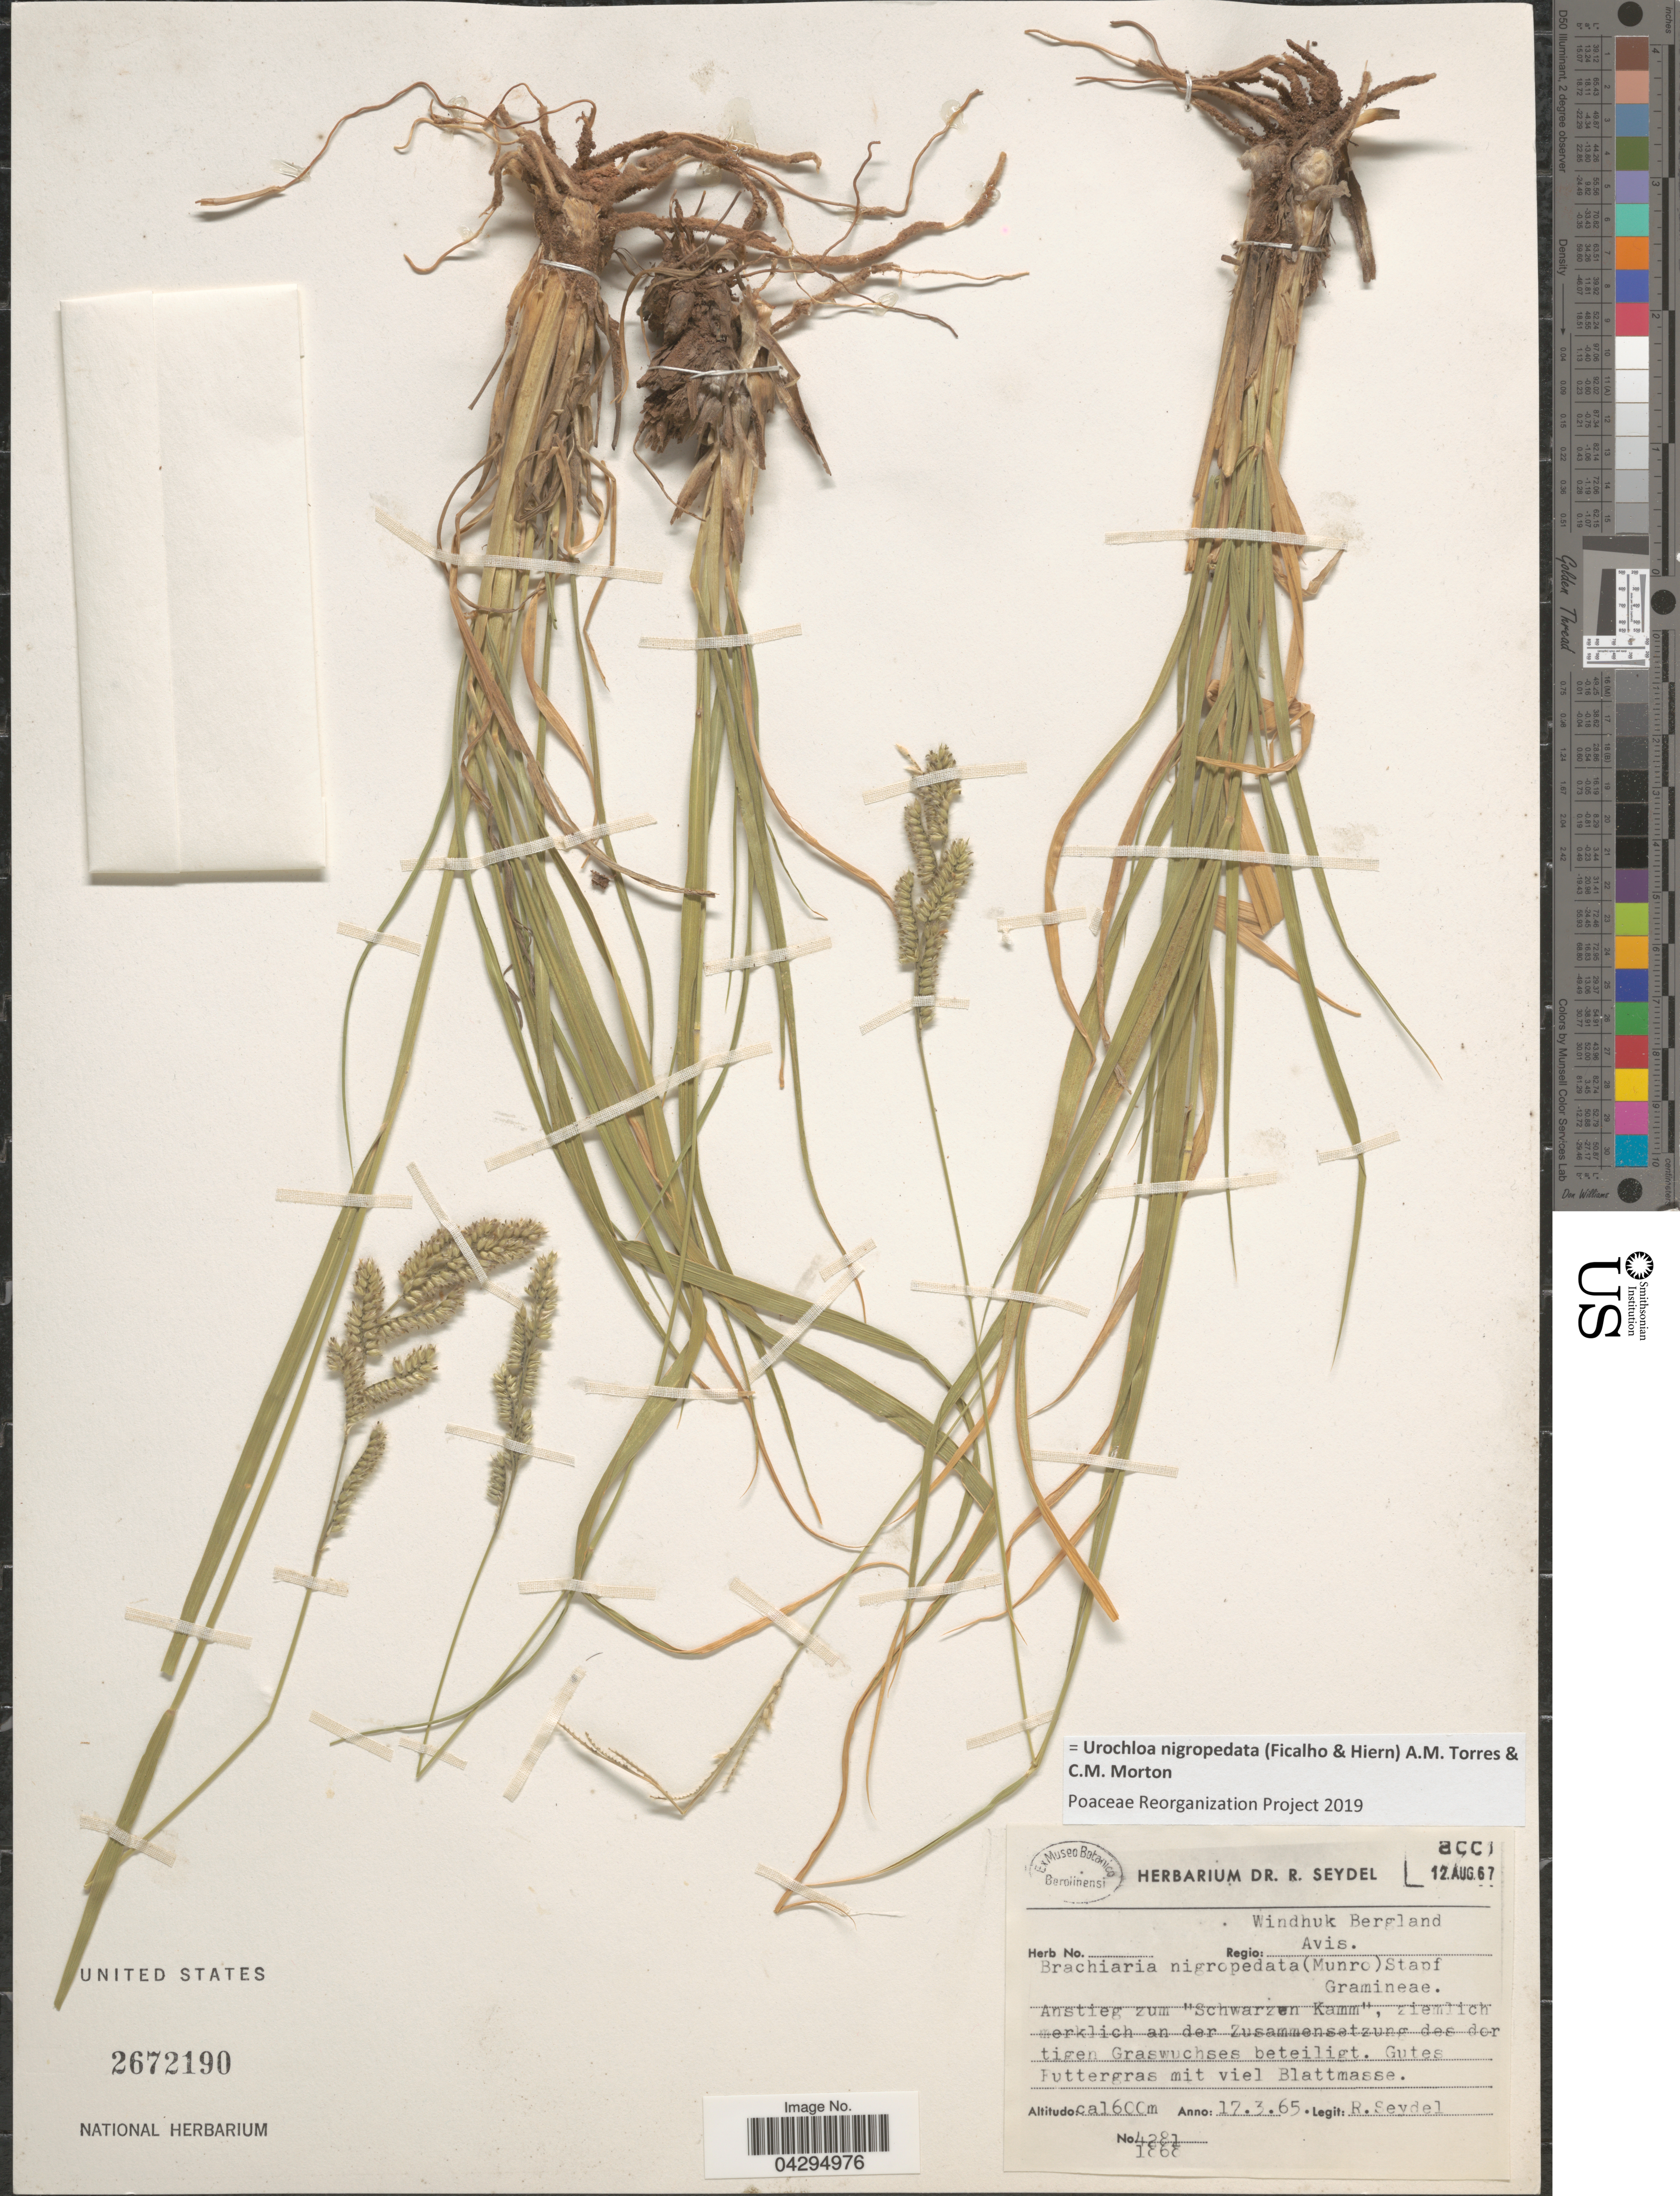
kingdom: Plantae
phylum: Tracheophyta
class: Liliopsida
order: Poales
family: Poaceae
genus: Urochloa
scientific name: Urochloa nigropedata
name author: (Ficalho & Hiern) A.M. Torres & C.M. Morton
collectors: R. Seydel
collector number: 4281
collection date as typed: Transcribed d/m/y: 17/3/65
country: Namibia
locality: Regio Windhuk Bergland.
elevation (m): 1600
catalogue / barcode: US 2672190